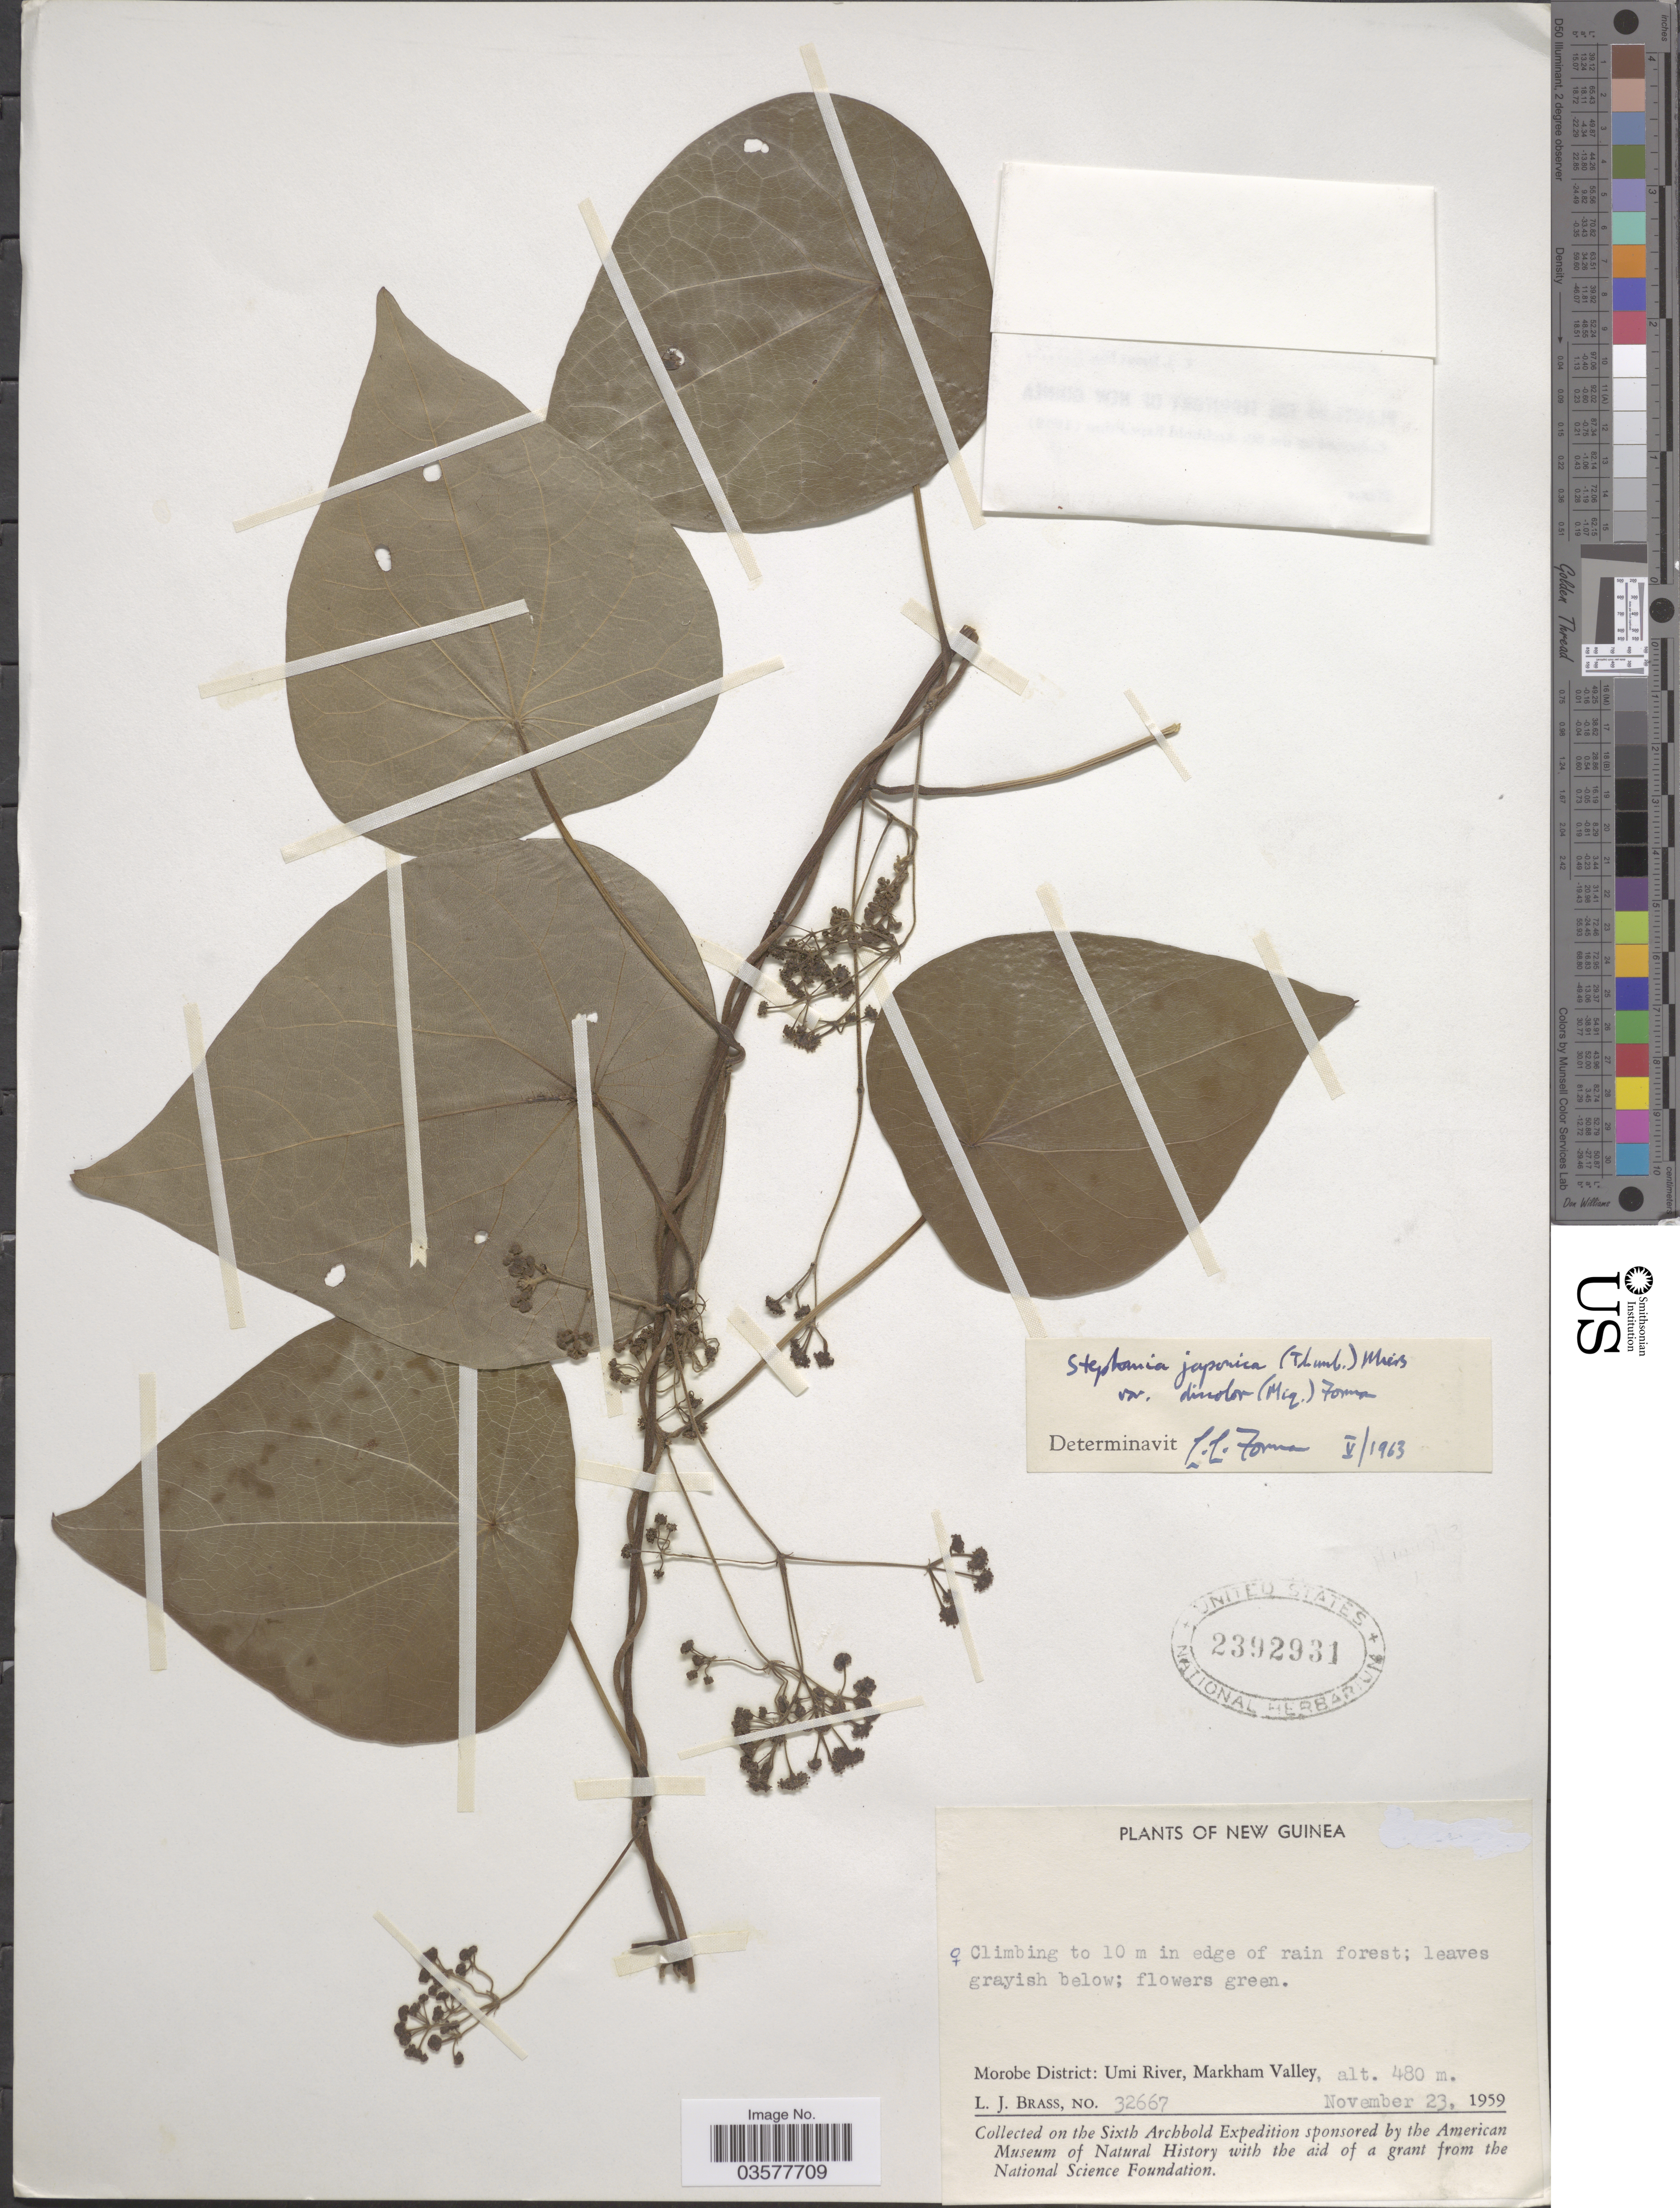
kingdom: Plantae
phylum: Tracheophyta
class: Magnoliopsida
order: Ranunculales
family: Menispermaceae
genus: Stephania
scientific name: Stephania japonica var. discolor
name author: (Blume) Forman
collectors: L. J. Brass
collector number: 32667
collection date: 1959-11-23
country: Papua New Guinea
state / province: Morobe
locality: New Guinea. Morobe District: Umi River, Markham Valley.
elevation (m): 480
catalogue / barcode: US 2392931